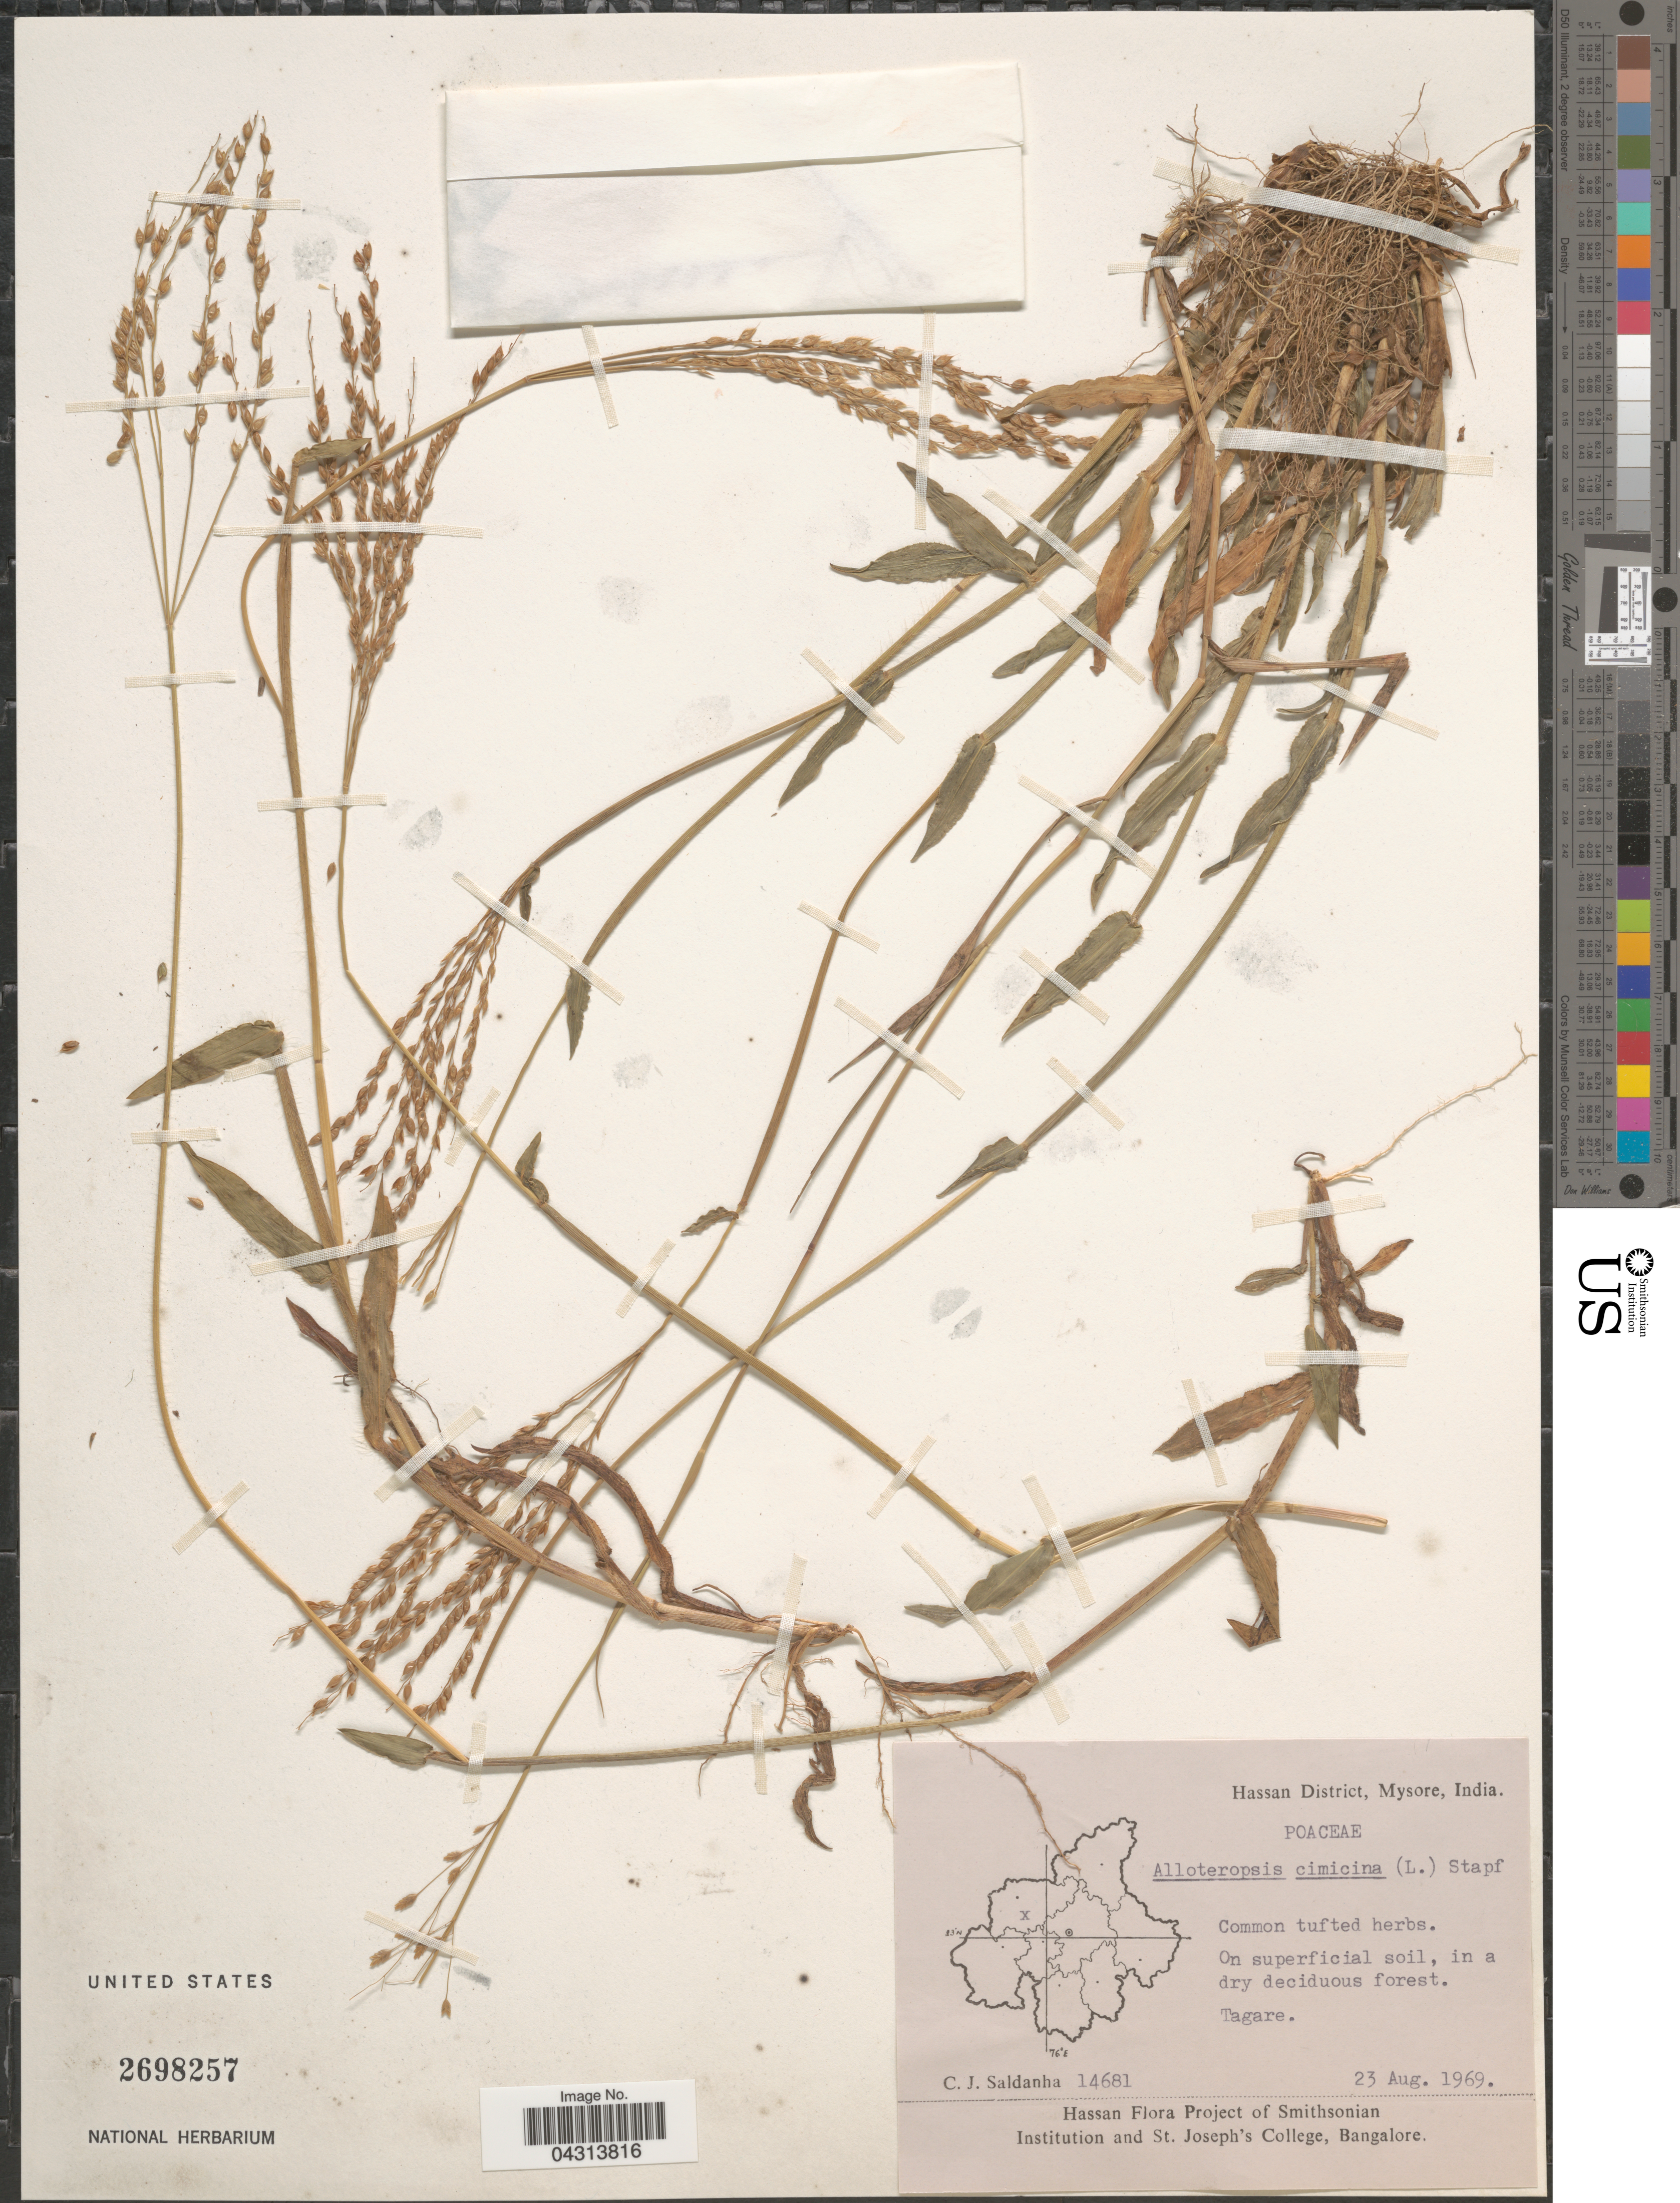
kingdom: Plantae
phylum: Tracheophyta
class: Liliopsida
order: Poales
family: Poaceae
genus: Alloteropsis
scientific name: Alloteropsis cimicina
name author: (L.) Stapf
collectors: C. J. Saldanha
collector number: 14681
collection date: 1969-08-23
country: India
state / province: Karnataka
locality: Hassan District, Mysore. Tagare.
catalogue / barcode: US 2698257